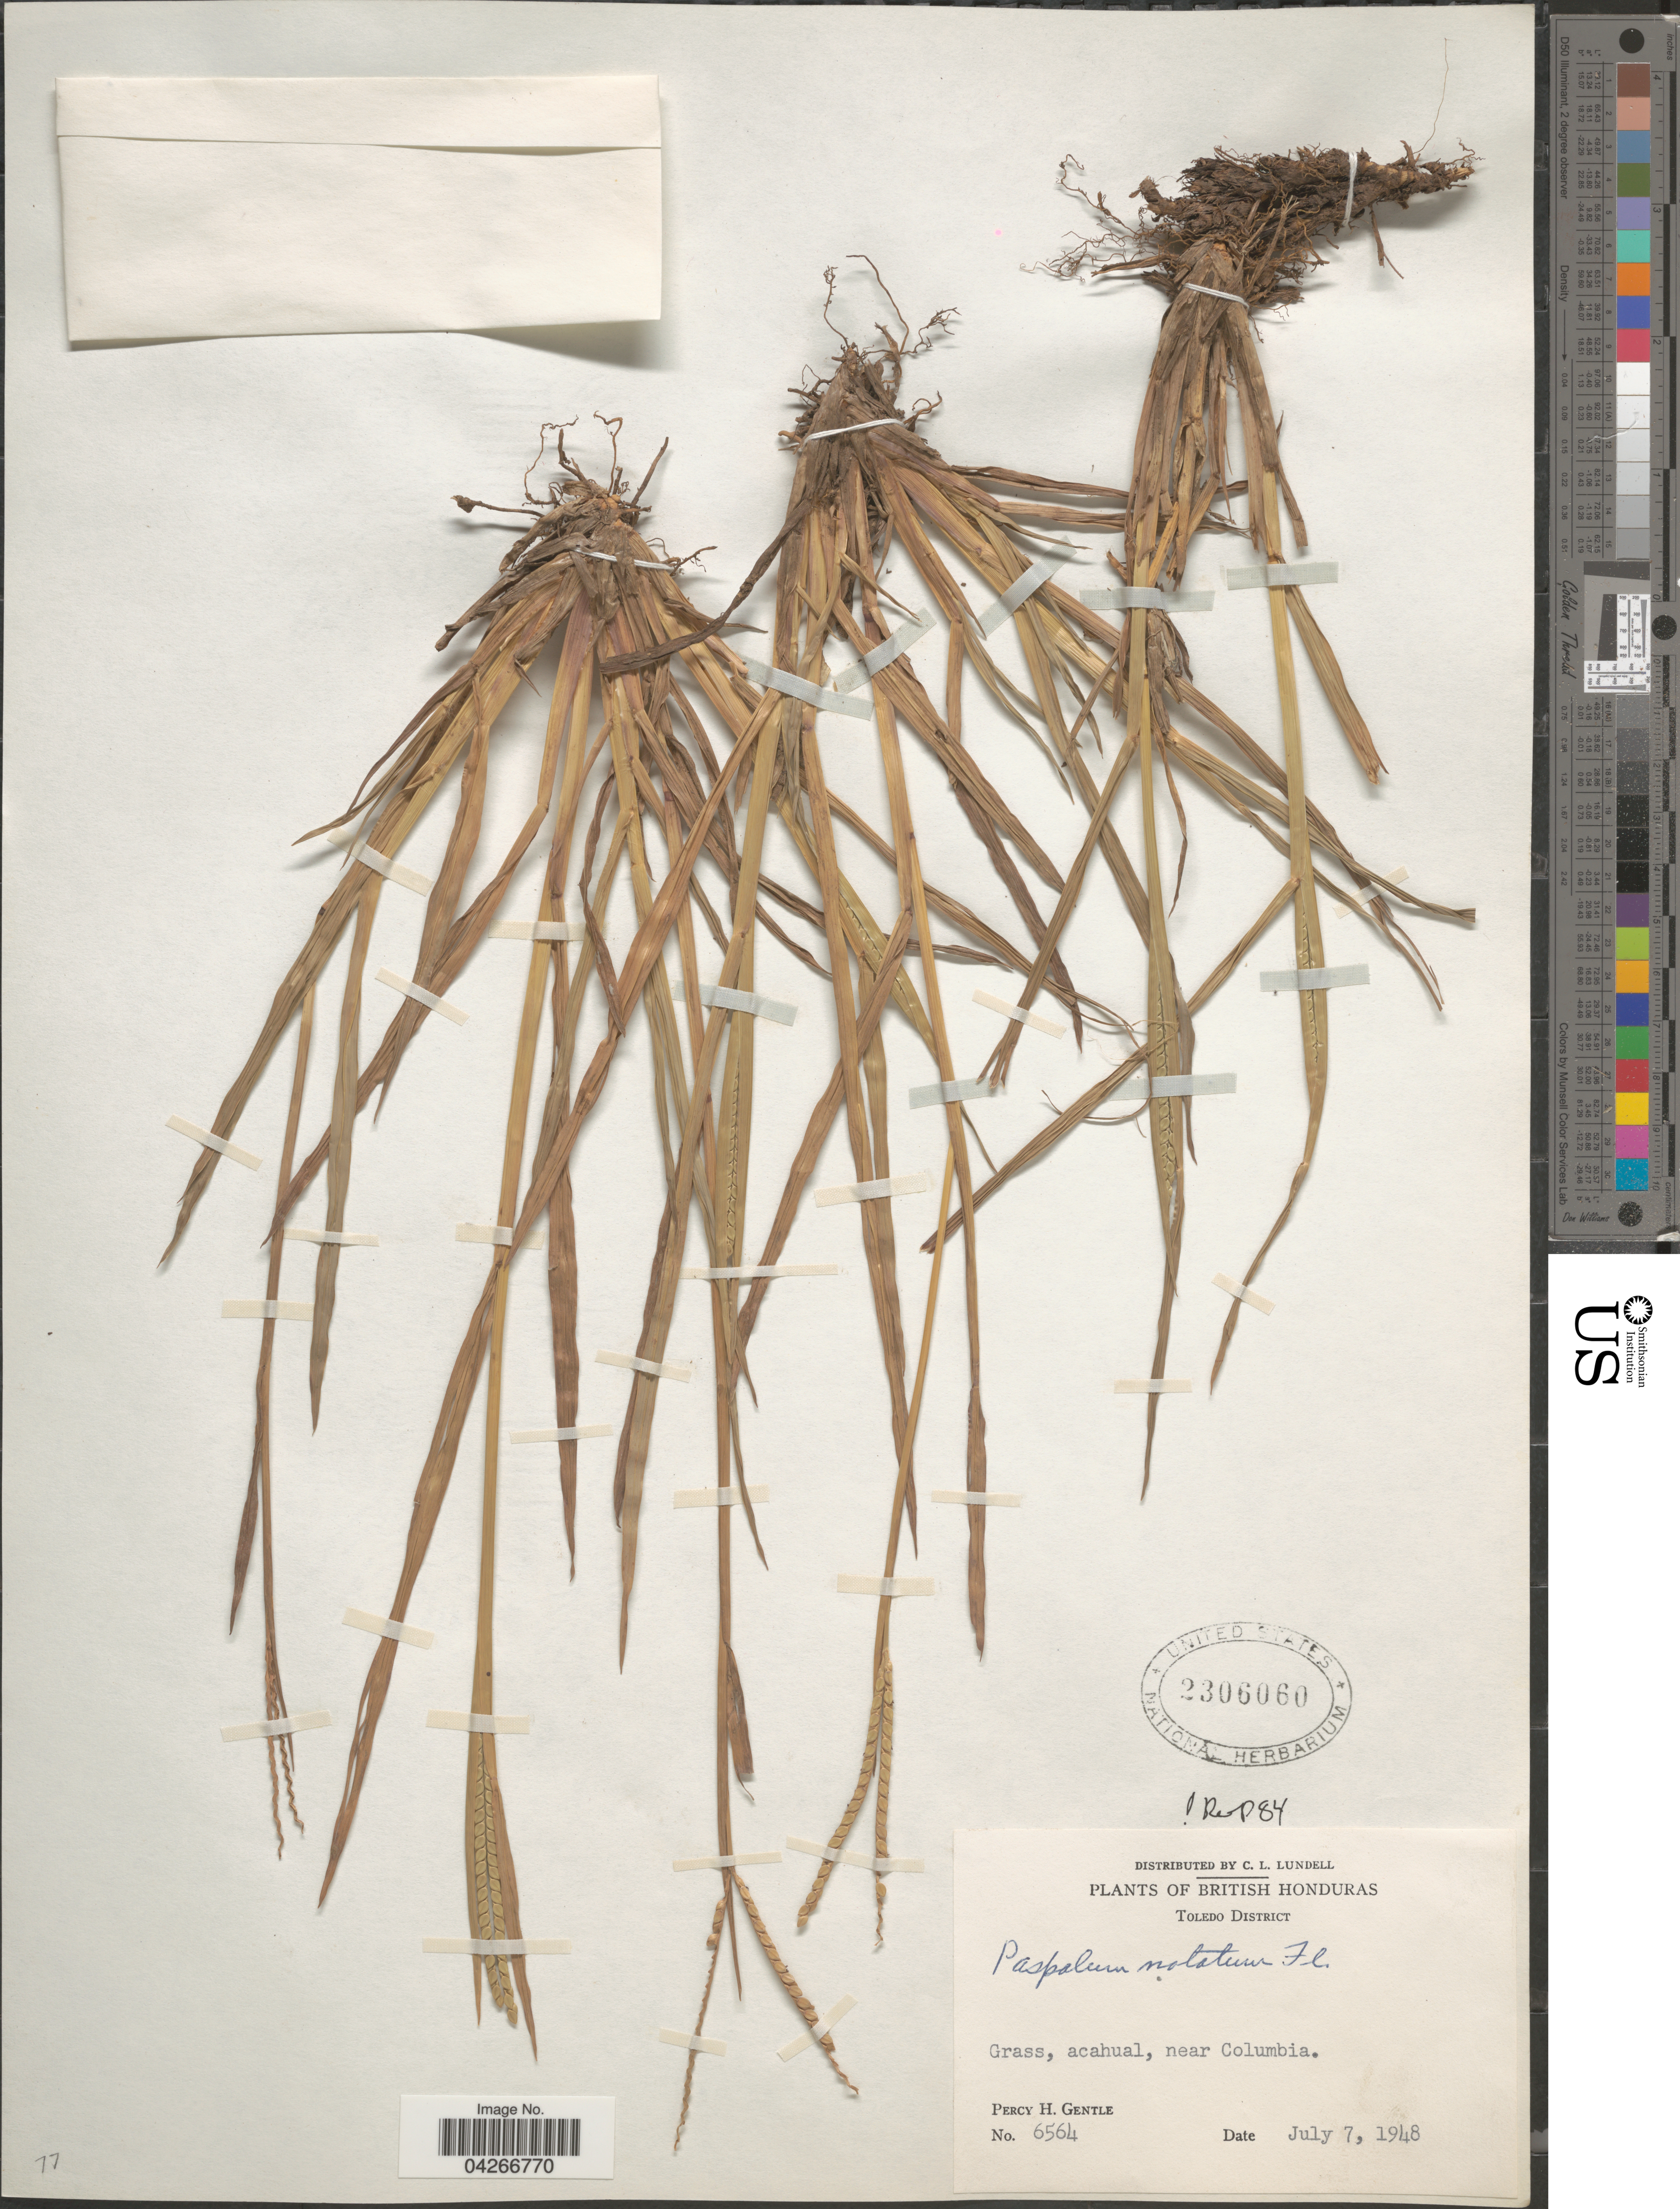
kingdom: Plantae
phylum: Tracheophyta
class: Liliopsida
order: Poales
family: Poaceae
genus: Paspalum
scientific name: Paspalum notatum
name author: Flüggé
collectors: P. H. Gentle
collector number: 6564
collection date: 1948-07-07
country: Belize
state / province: Toledo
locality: British Honduras. Toledo District. Acahual, near Columbia.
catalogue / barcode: US 2306060